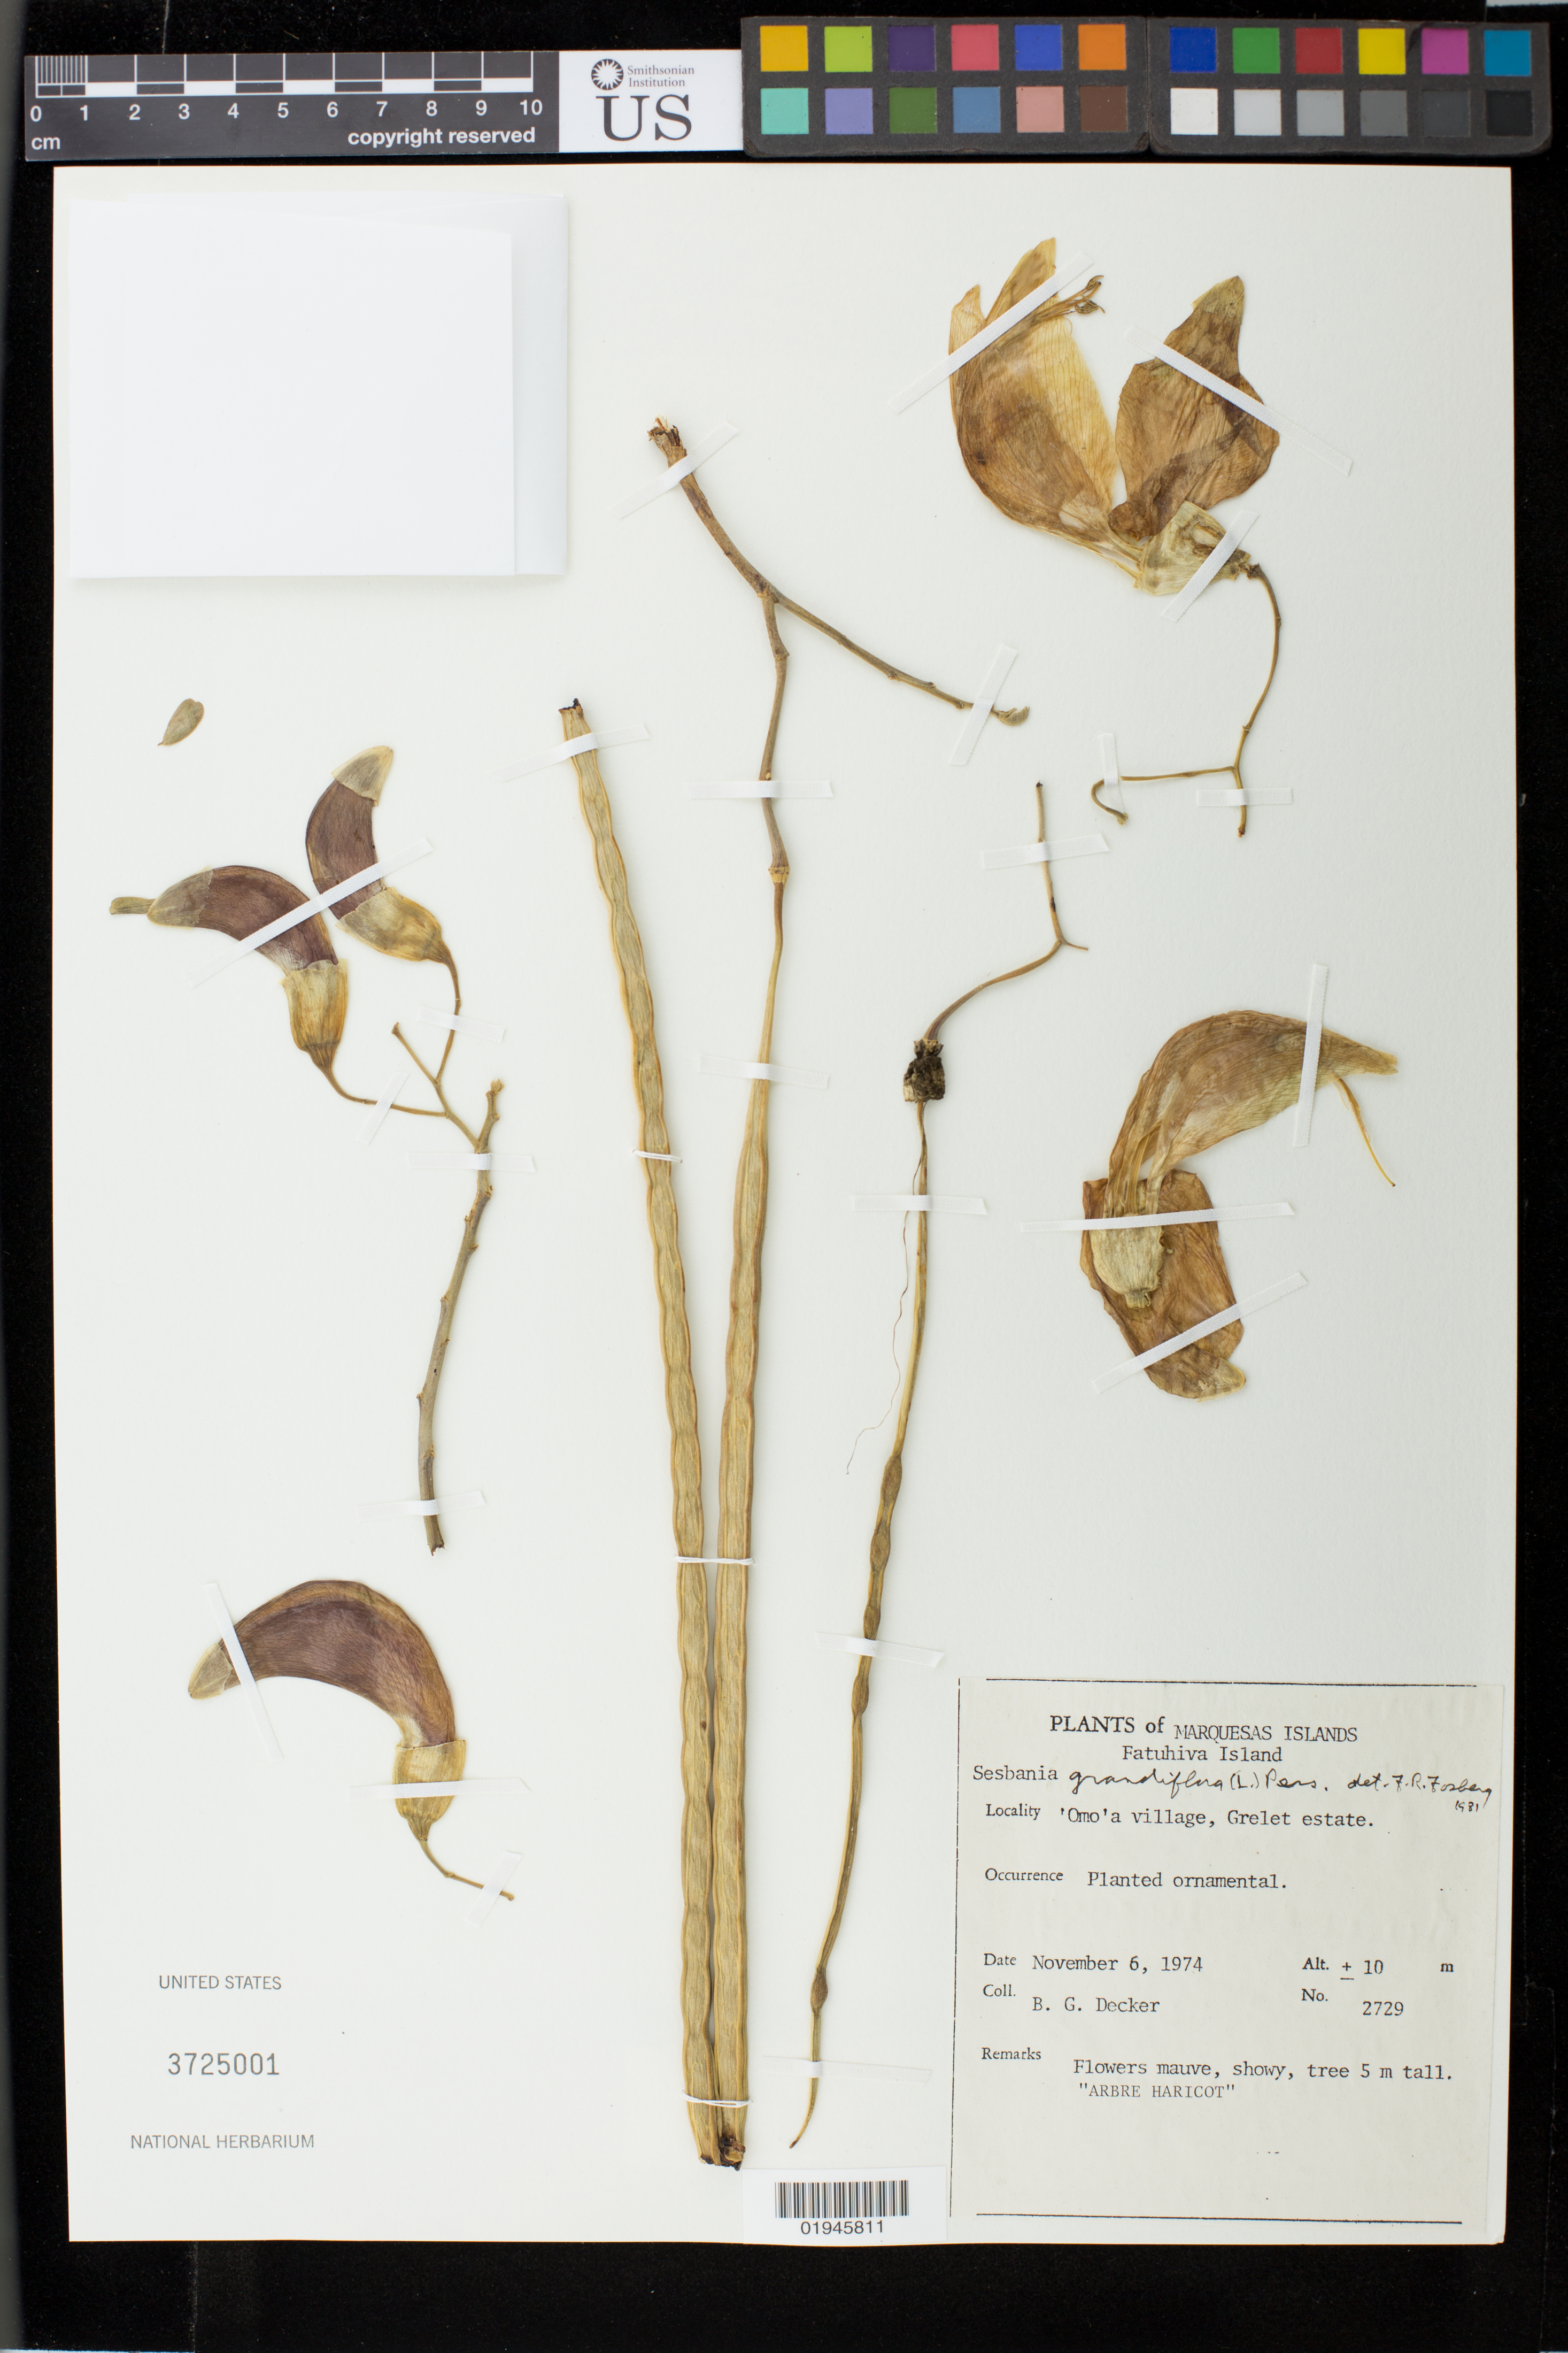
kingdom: Plantae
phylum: Tracheophyta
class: Magnoliopsida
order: Fabales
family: Fabaceae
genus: Sesbania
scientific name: Sesbania grandiflora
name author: (L.) Poir.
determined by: Fosberg, F. R.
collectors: B. G. Decker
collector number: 2729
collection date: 1974-11-06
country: French Polynesia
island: Fatu Hiva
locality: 'Omo'a village, Grelet estate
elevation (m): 10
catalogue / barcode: US 3725001